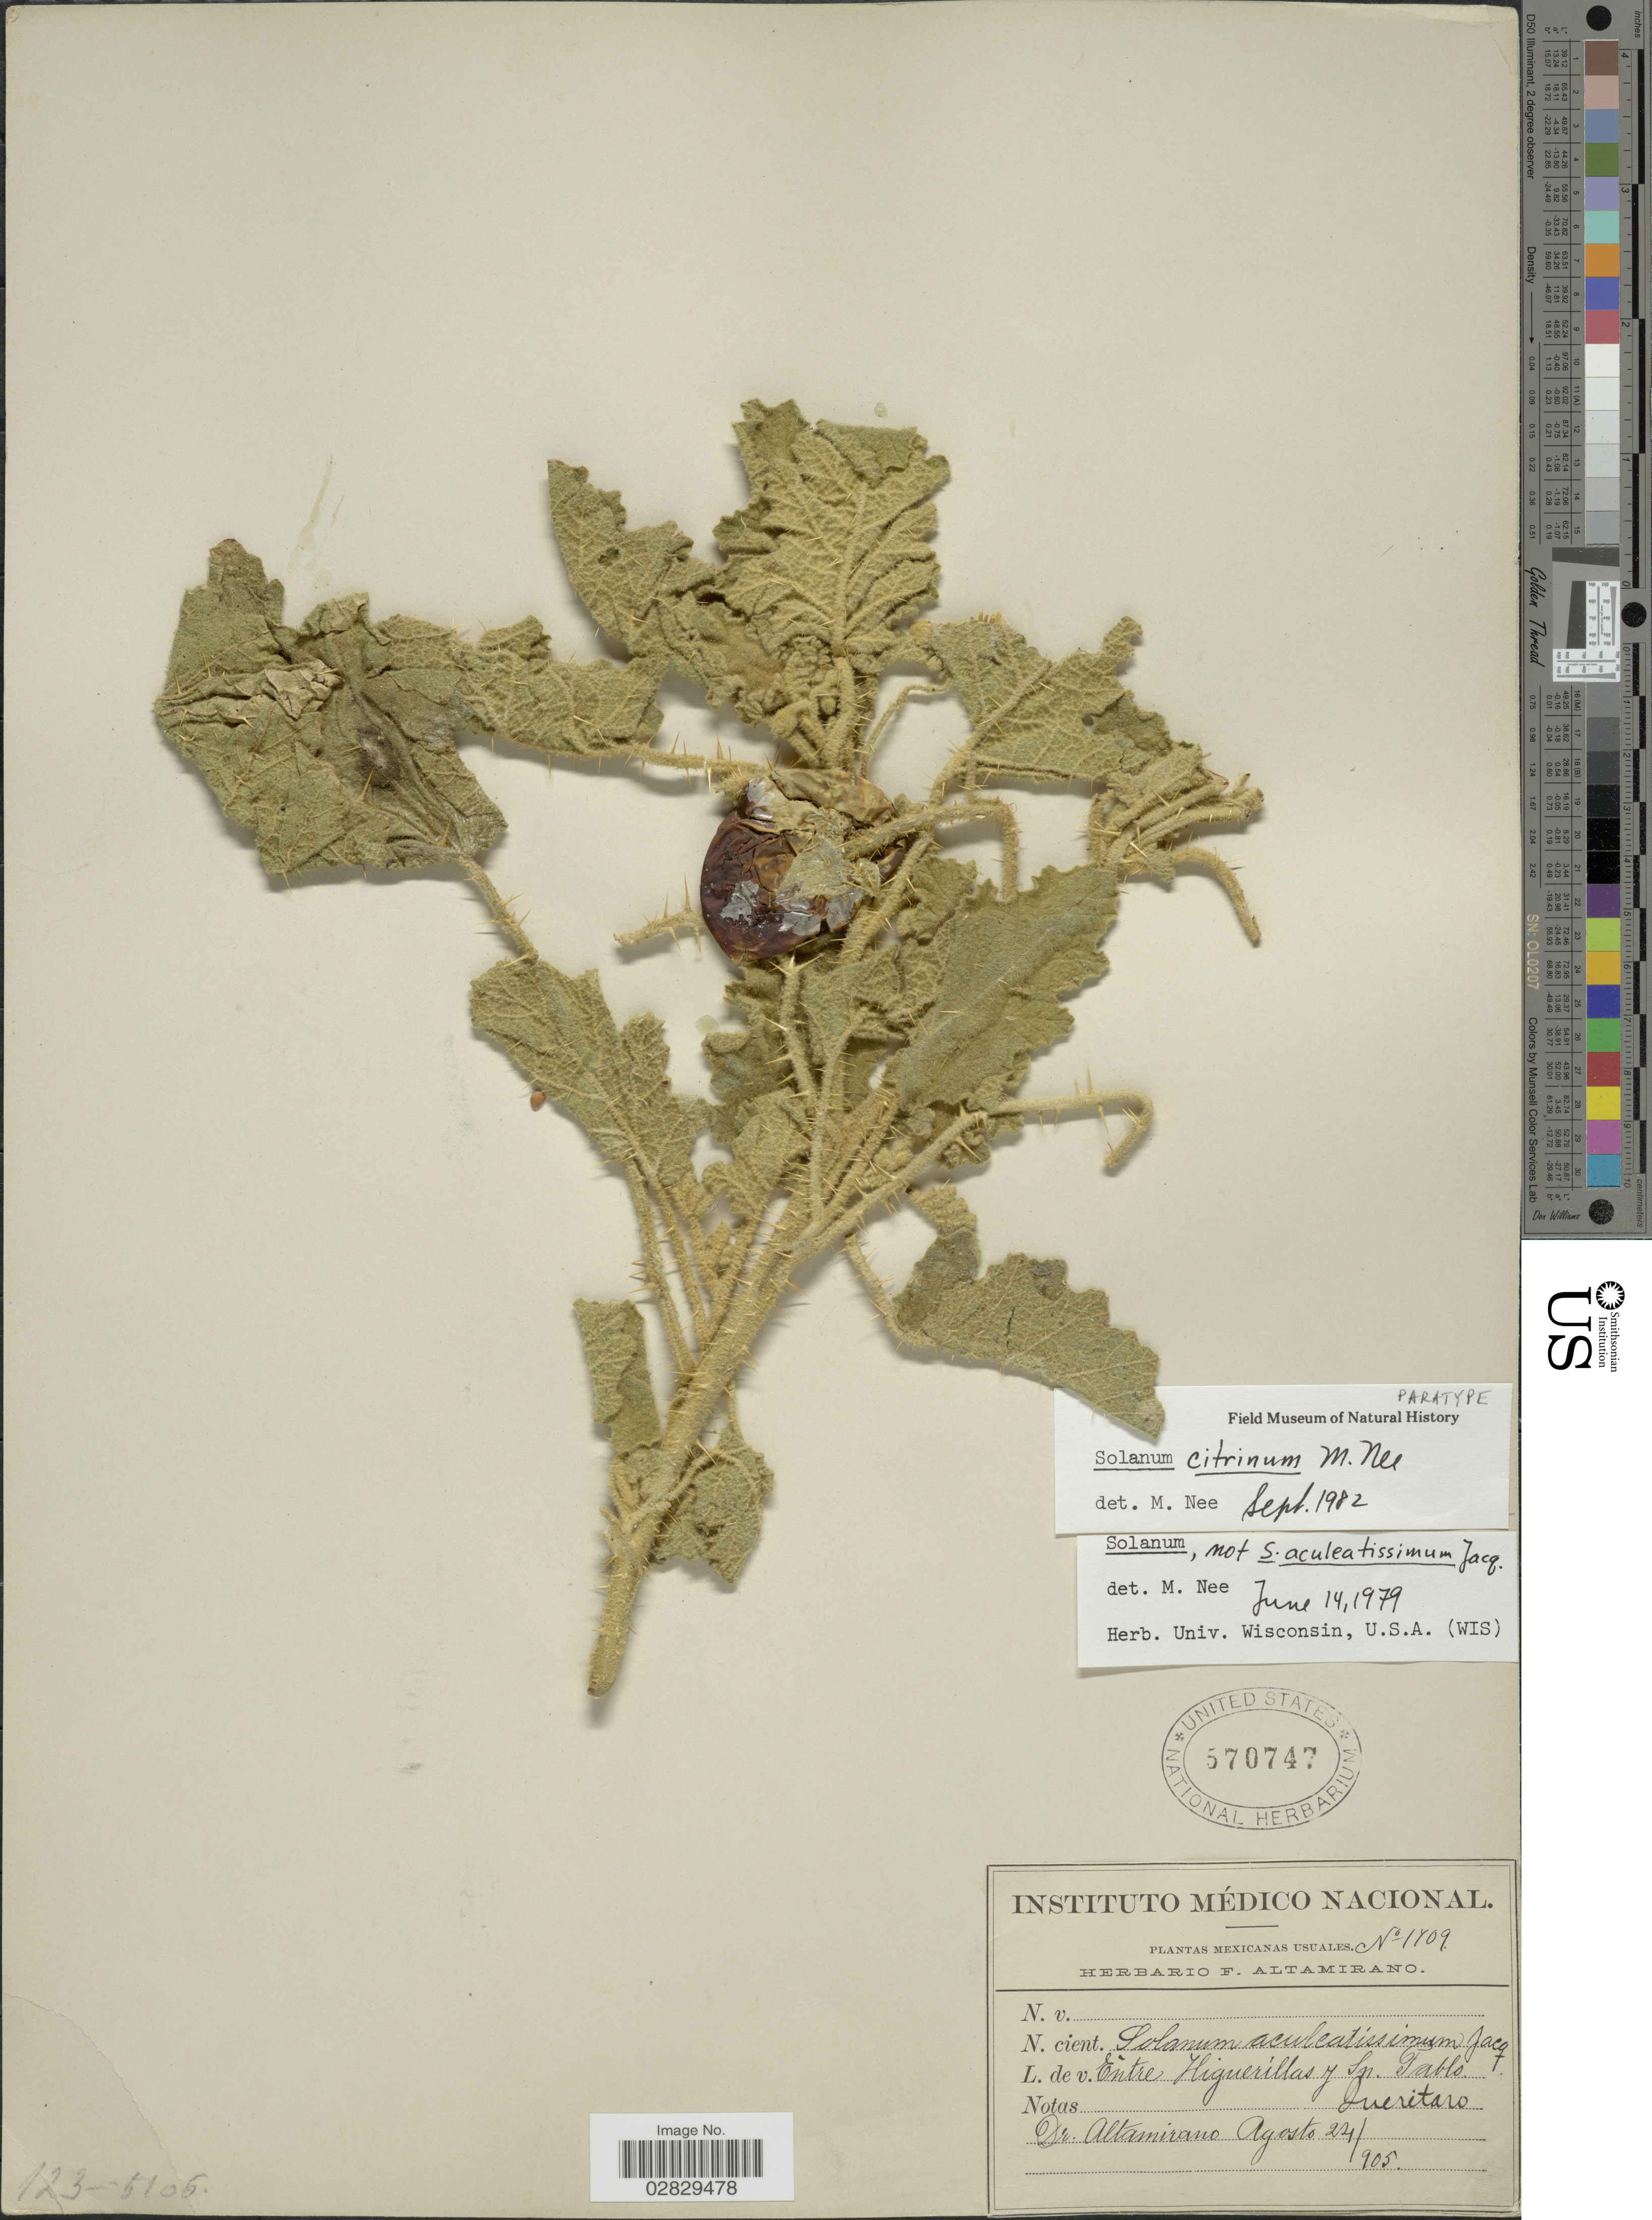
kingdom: Plantae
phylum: Tracheophyta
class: Magnoliopsida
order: Solanales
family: Solanaceae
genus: Solanum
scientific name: Solanum citrinum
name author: M. Nee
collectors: Altamirano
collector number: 1709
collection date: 1905-08-24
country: Mexico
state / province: Querétaro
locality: Entre Higuerillas y Sn. Pablo.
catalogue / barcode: US 570747